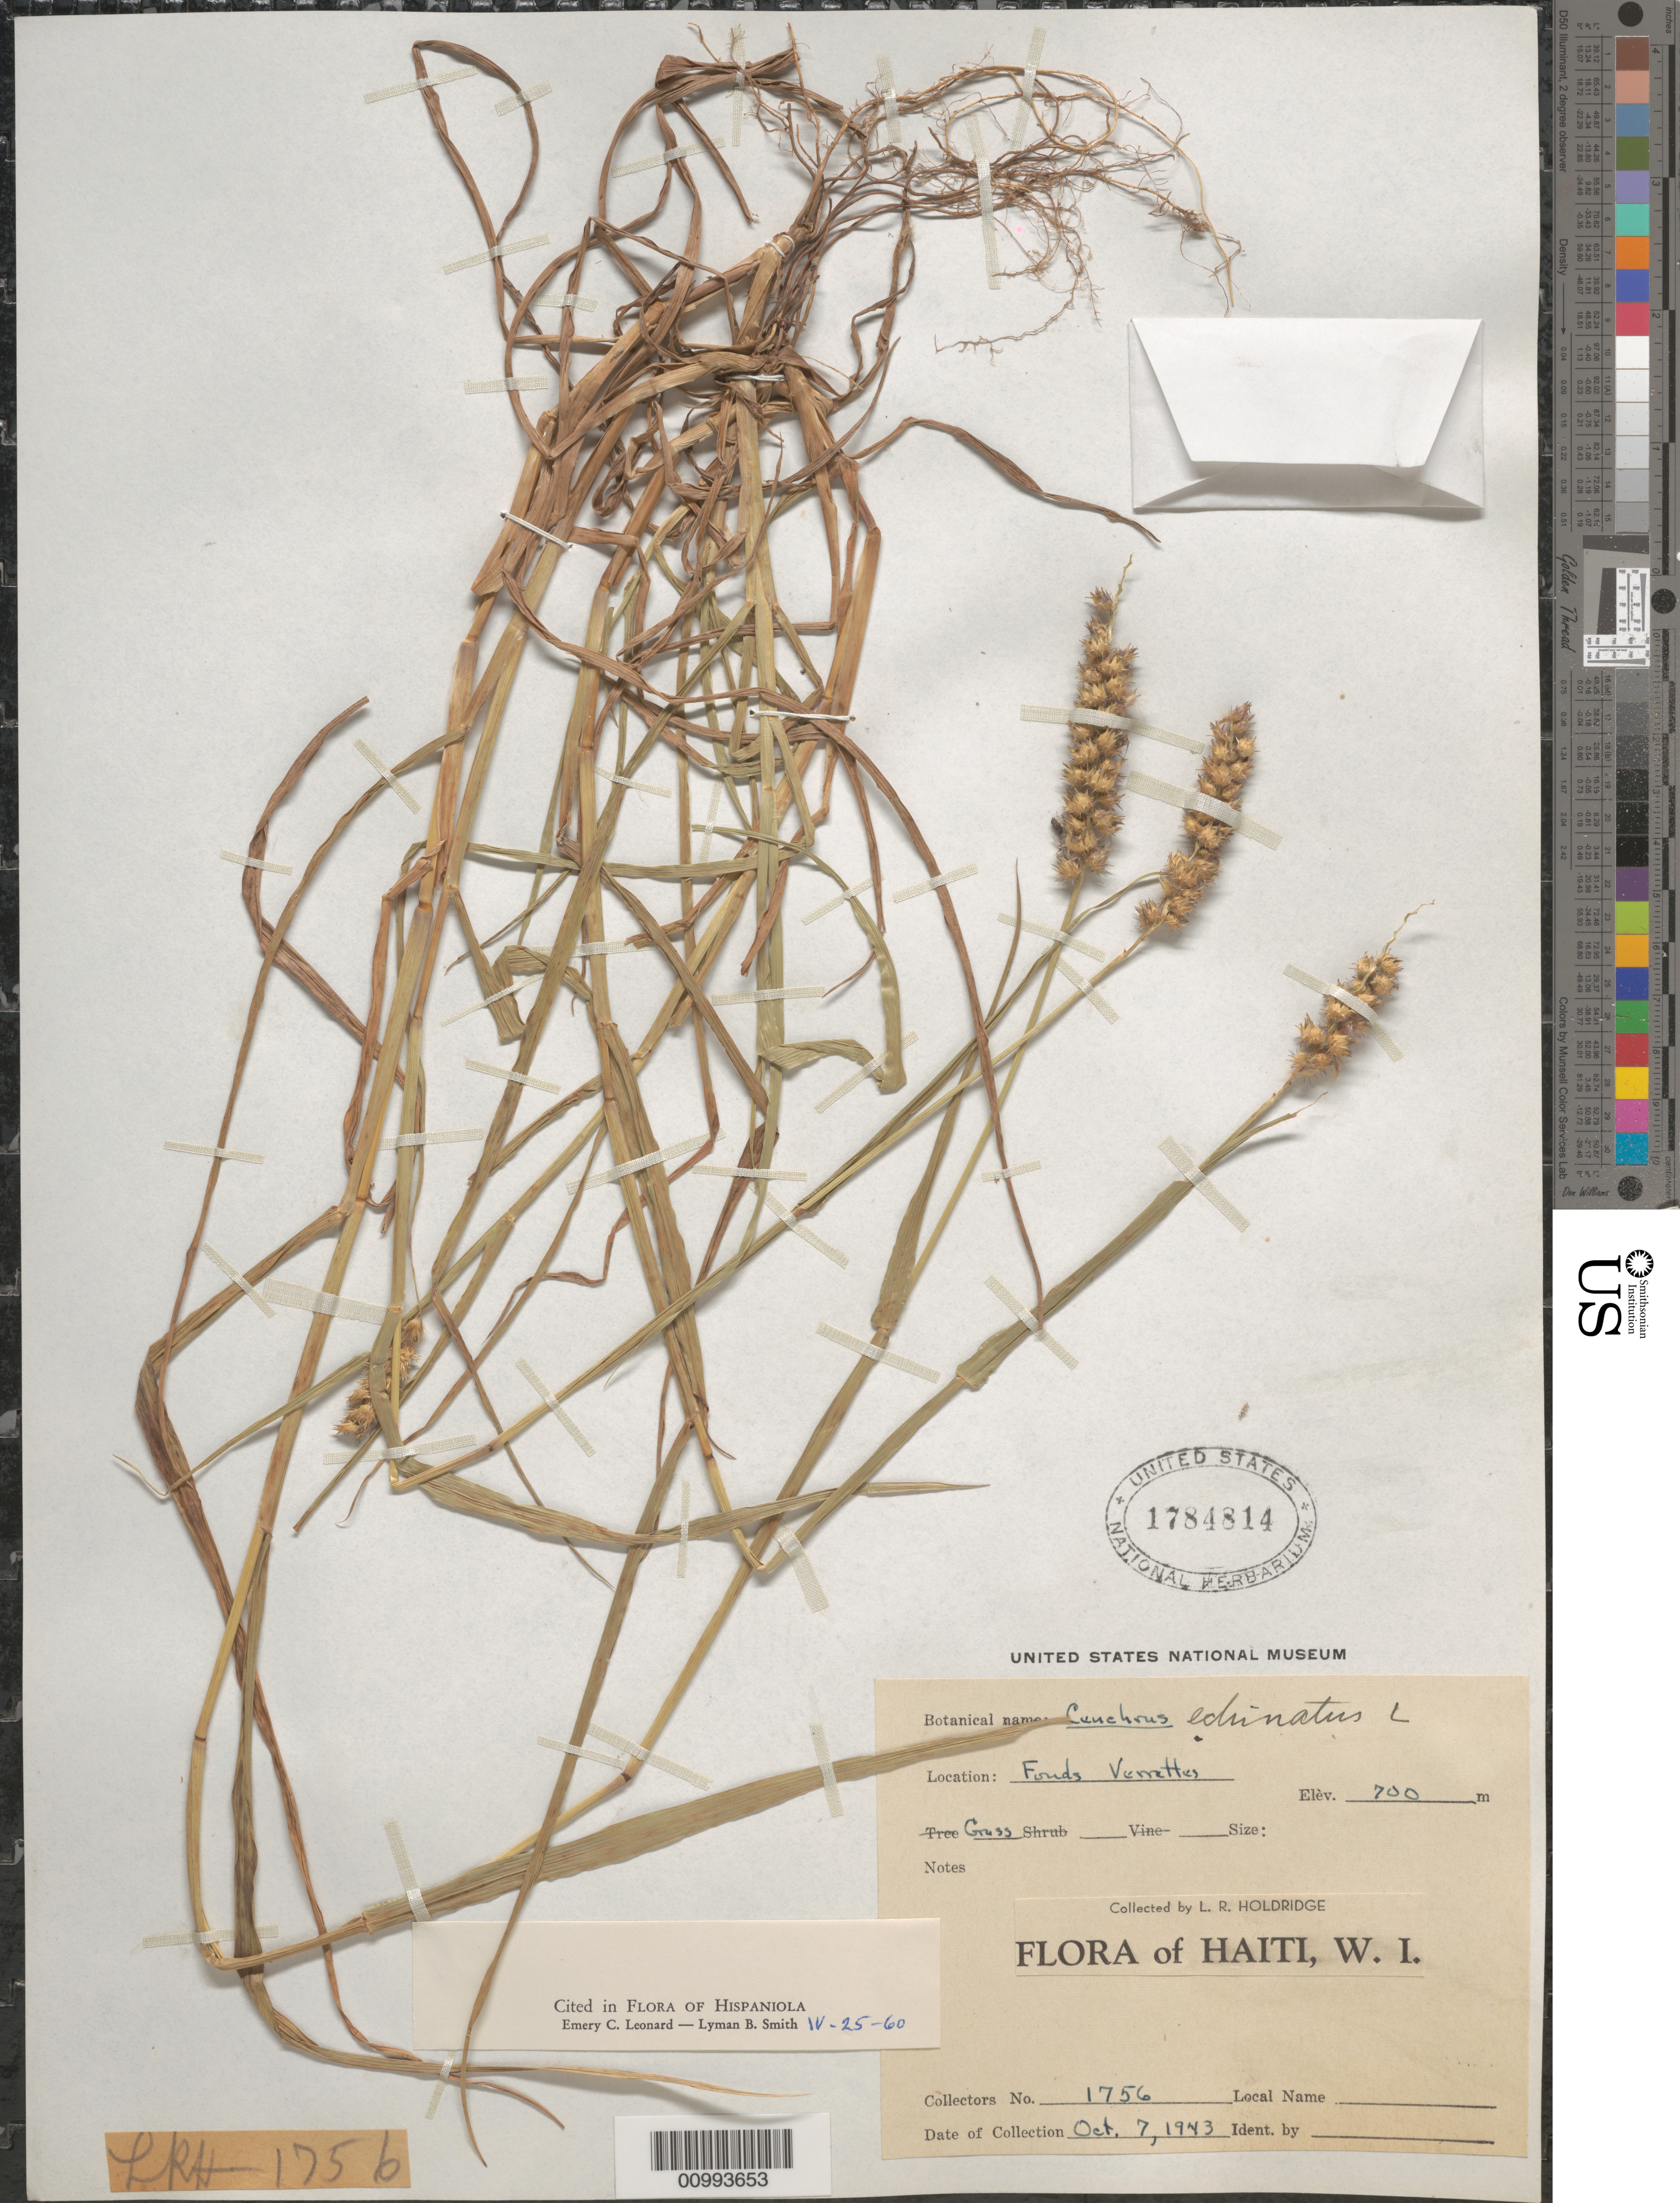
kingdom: Plantae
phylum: Tracheophyta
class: Liliopsida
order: Poales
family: Poaceae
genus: Cenchrus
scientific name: Cenchrus echinatus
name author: L.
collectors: L. Holdridge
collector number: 1756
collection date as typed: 07 Oct 1943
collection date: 1943-10-07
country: Haiti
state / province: Óuest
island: Hispaniola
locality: Fonds-Verrettes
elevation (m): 700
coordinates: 0 N, 0 E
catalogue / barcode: US 1784814